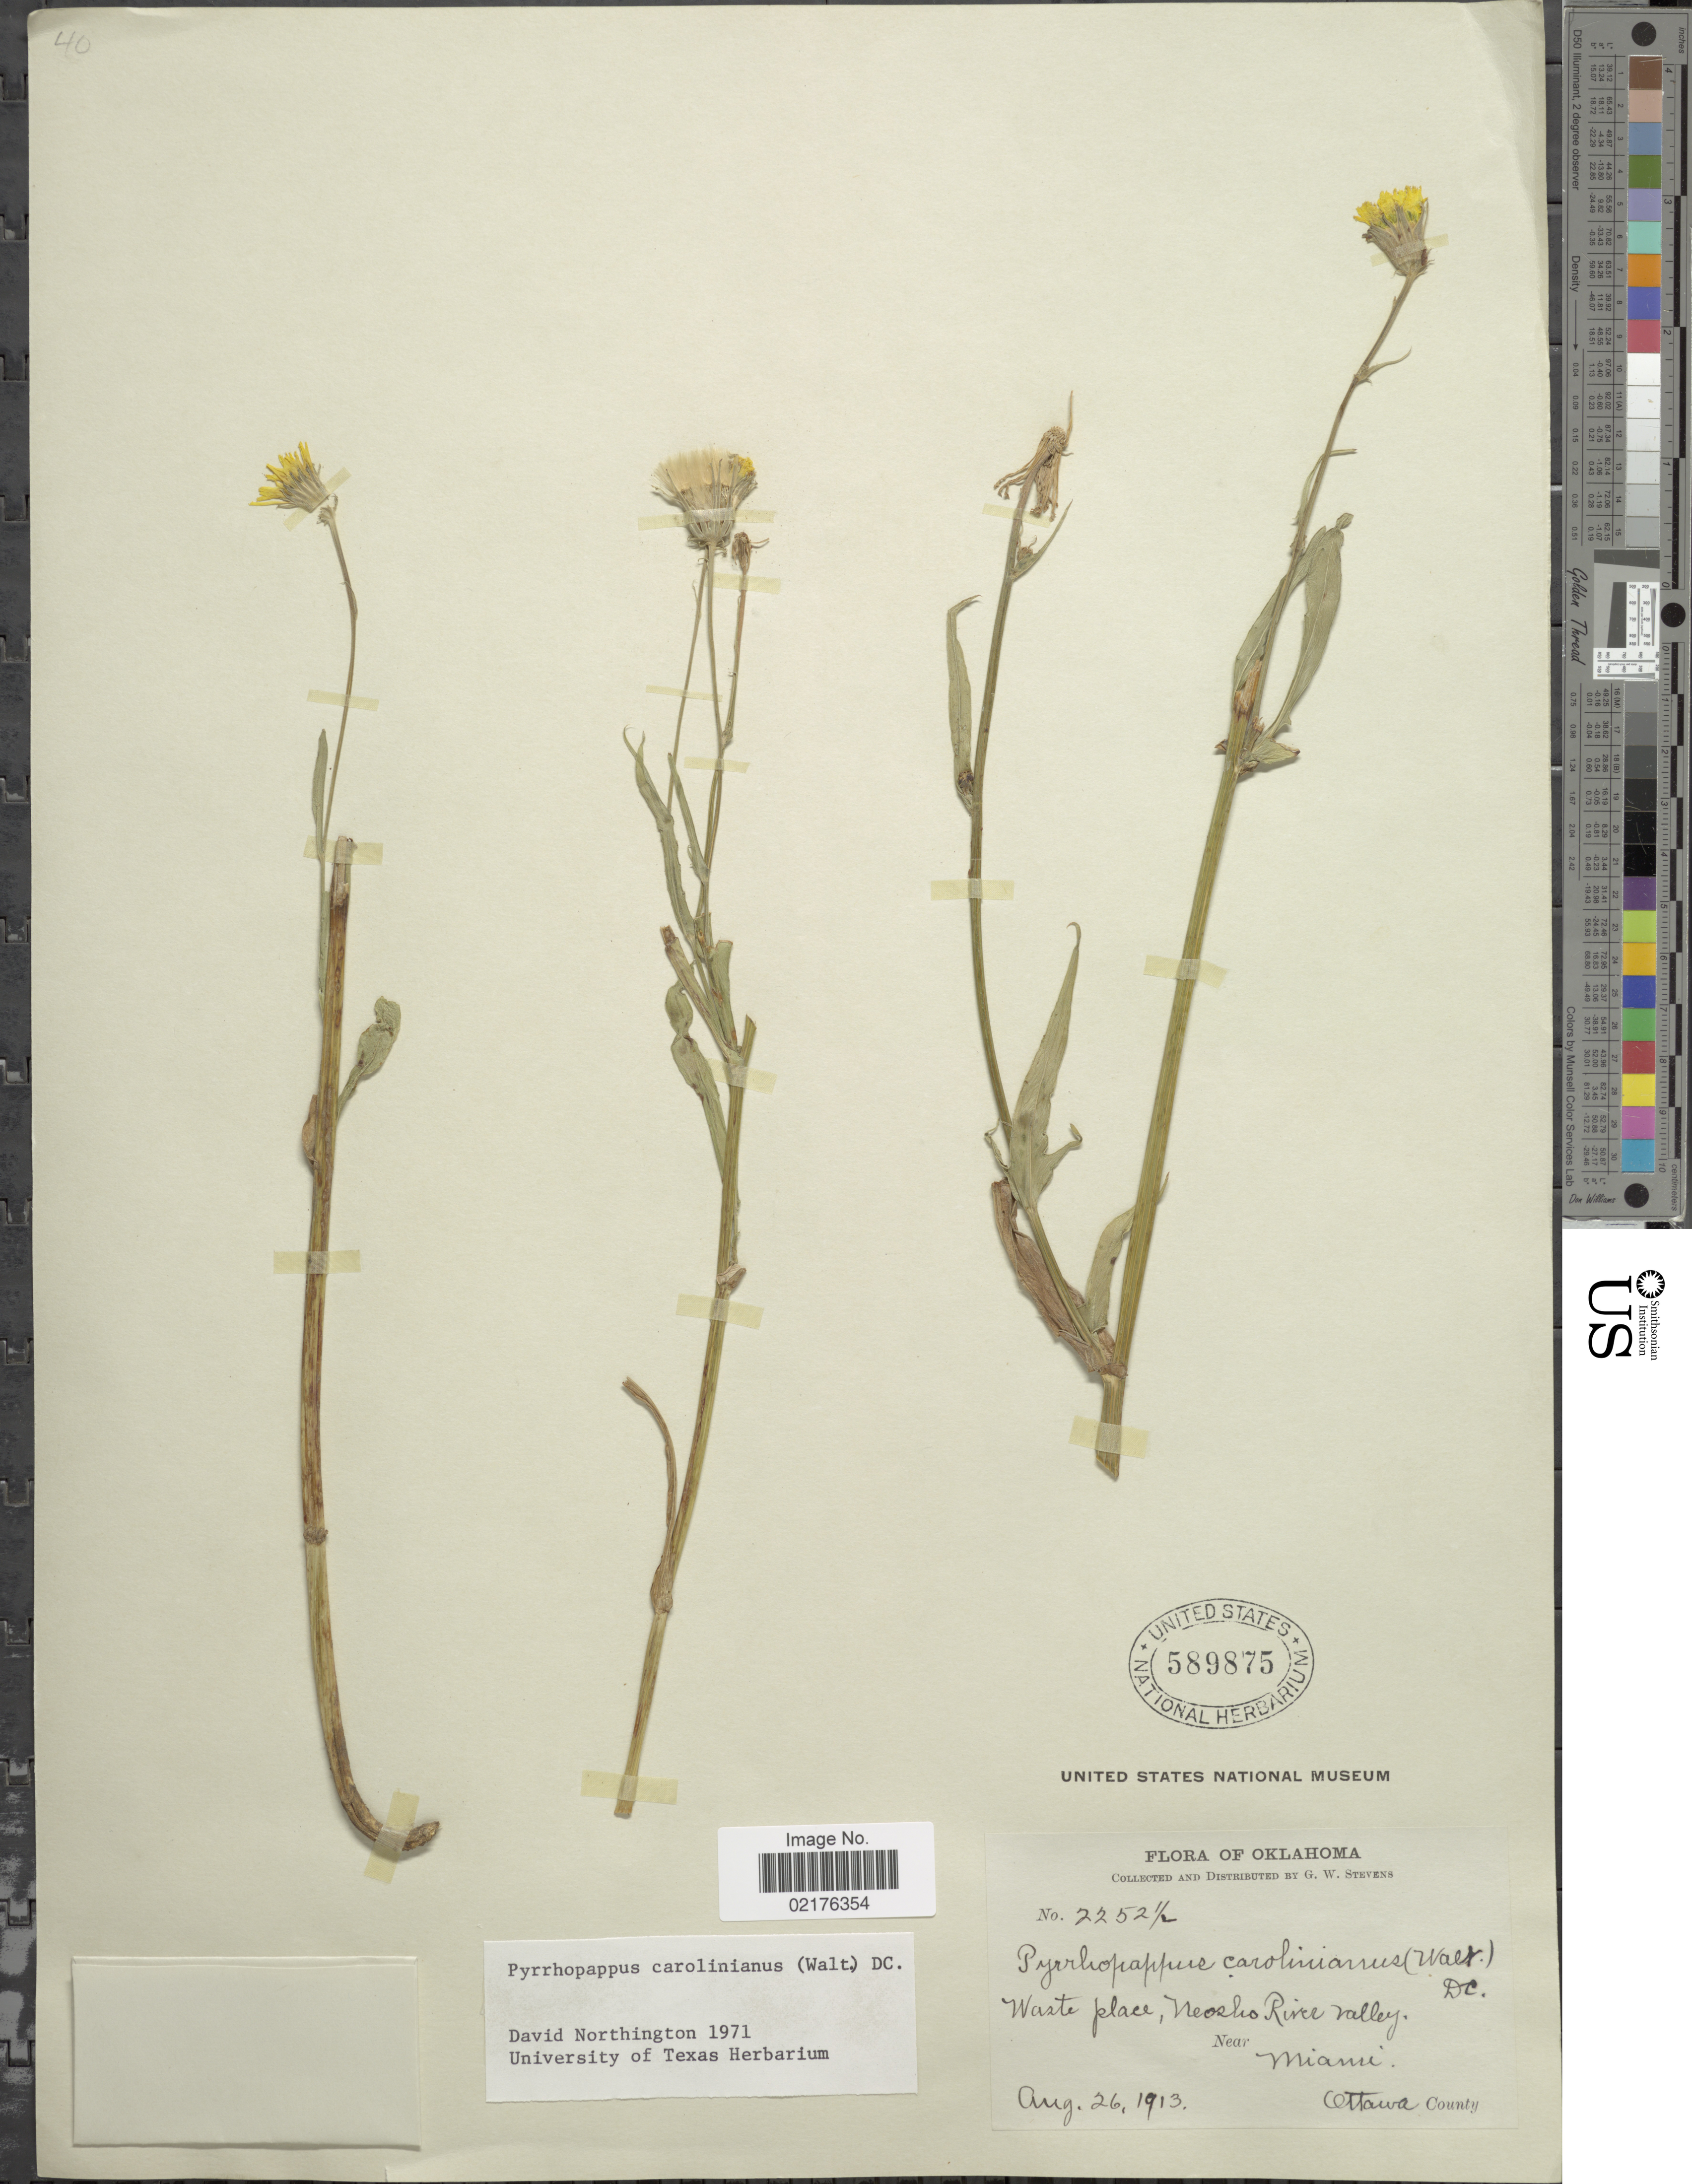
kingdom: Plantae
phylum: Tracheophyta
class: Magnoliopsida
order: Asterales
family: Asteraceae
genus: Pyrrhopappus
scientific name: Pyrrhopappus carolinianus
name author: (Walter) DC.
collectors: G. W. Stevens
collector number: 2252½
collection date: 1913-08-26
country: United States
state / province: Oklahoma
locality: Waste place, Neoshio River Valley, Near Miami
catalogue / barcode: US 589875